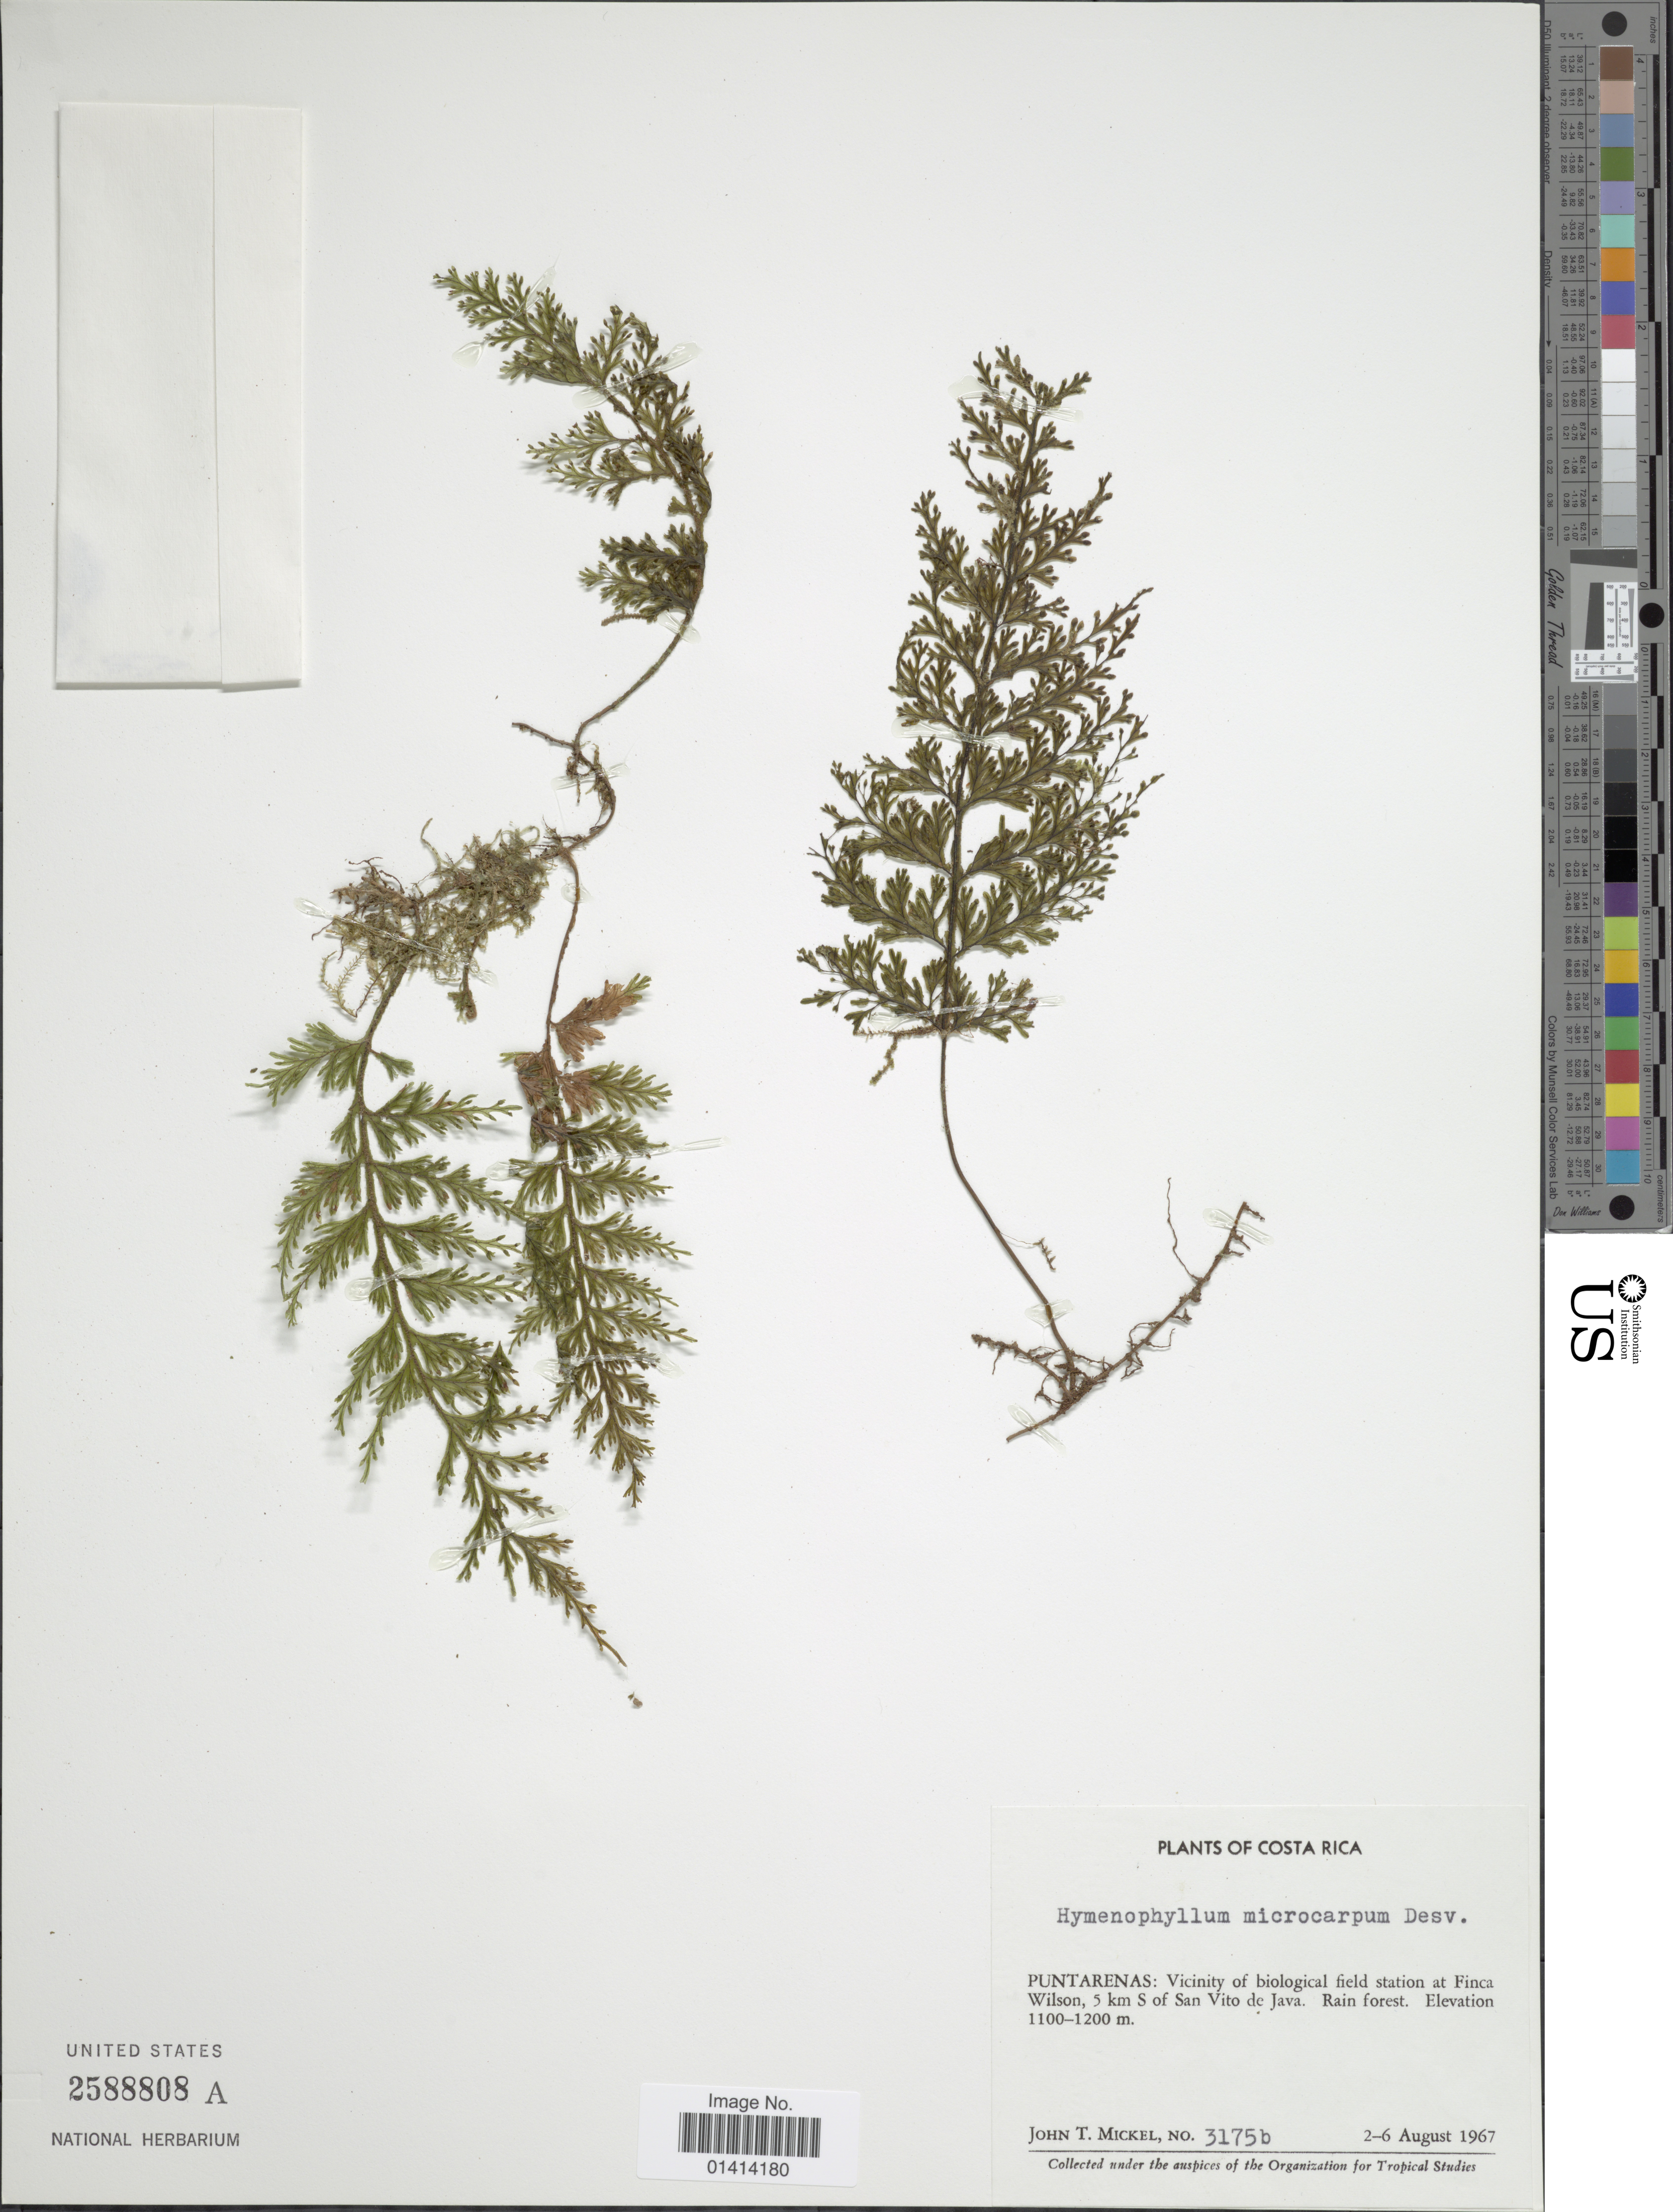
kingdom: Plantae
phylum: Tracheophyta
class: Polypodiopsida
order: Hymenophyllales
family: Hymenophyllaceae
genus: Hymenophyllum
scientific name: Hymenophyllum microcarpum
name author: (Desv.) Lellinger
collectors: J. T. Mickel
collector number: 3175b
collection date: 1967-06-02/1967-08-06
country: Costa Rica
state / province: Puntarenas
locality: Vicinity of biological field station at Finca Wilson, 5 km S of San Vito de Java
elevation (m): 1100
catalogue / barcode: US 2588808A